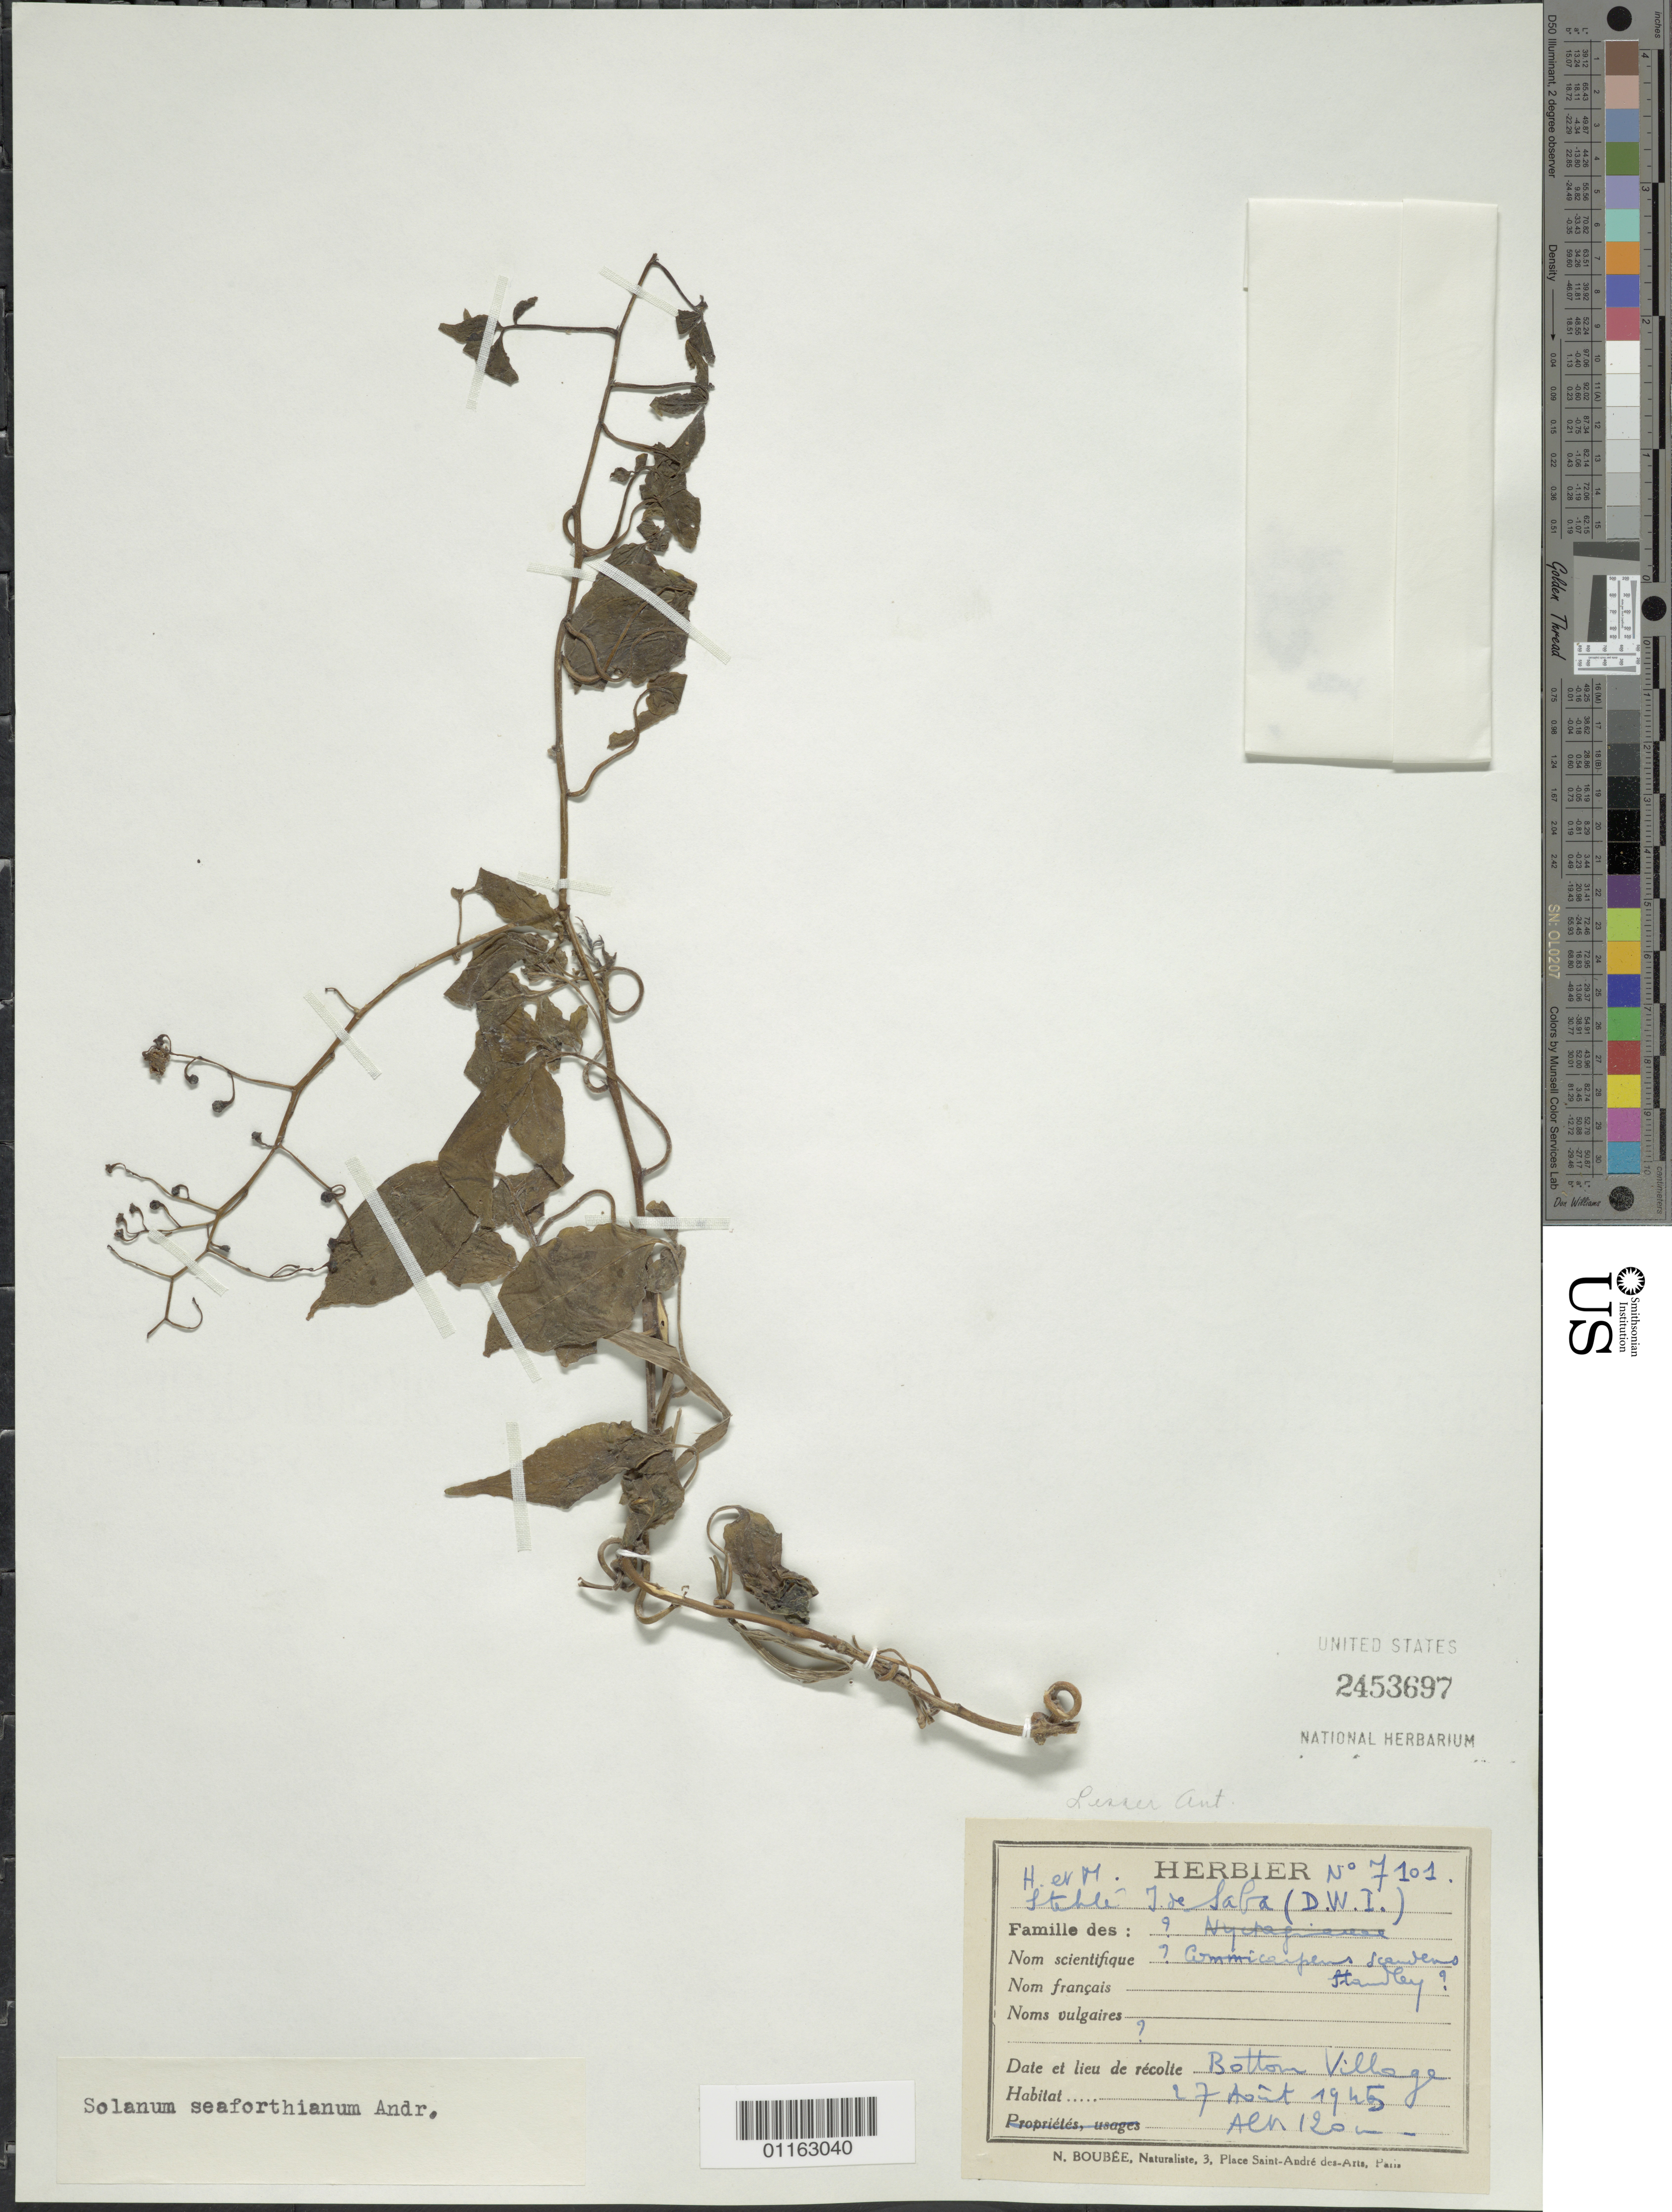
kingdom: Plantae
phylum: Tracheophyta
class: Magnoliopsida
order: Solanales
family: Solanaceae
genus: Solanum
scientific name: Solanum seaforthianum var. seaforthianum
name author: Andrews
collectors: H. Stehlé & M. Stehlé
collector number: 7101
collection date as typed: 27 Aug 1945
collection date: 1945-08-27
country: Martinique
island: Martinique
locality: Bottom Village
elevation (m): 120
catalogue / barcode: US 2453697